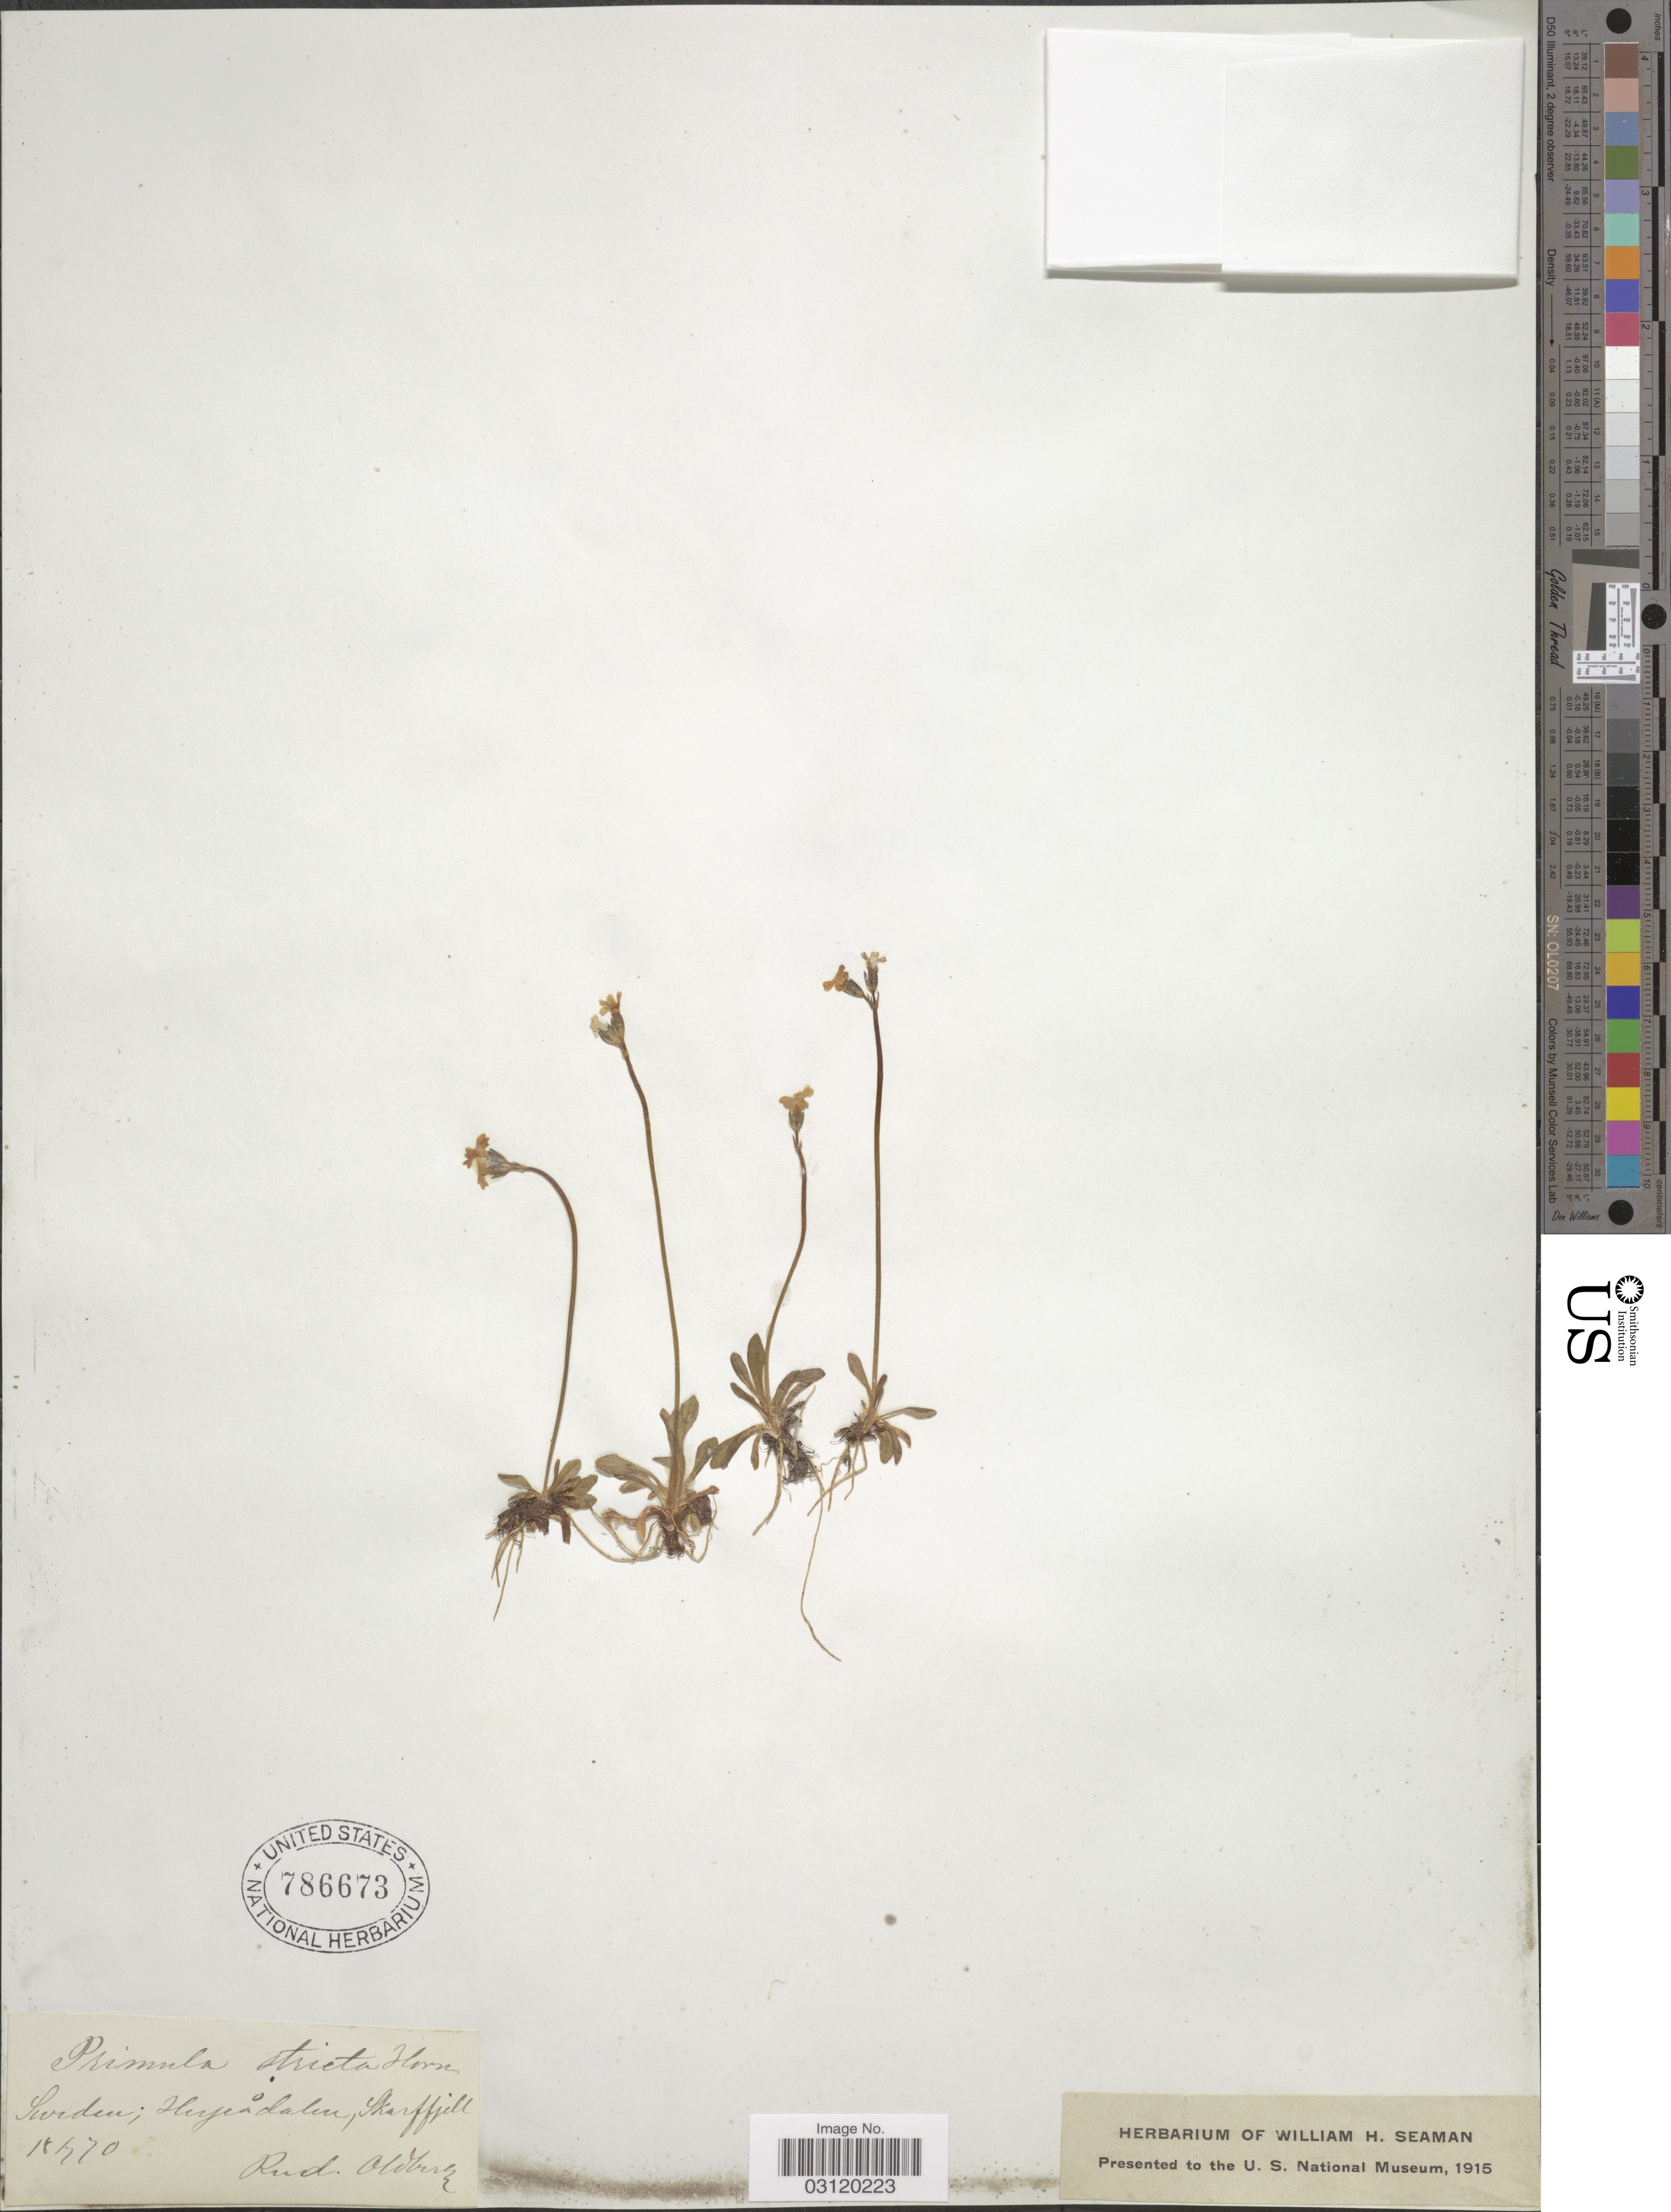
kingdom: Plantae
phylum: Tracheophyta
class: Magnoliopsida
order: Ericales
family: Primulaceae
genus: Primula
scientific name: Primula stricta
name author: Hornem.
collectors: R. Oldberg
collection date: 1870-07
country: Sweden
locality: Herjeadalen, Skarffjell [interpreted].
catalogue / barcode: US 786673